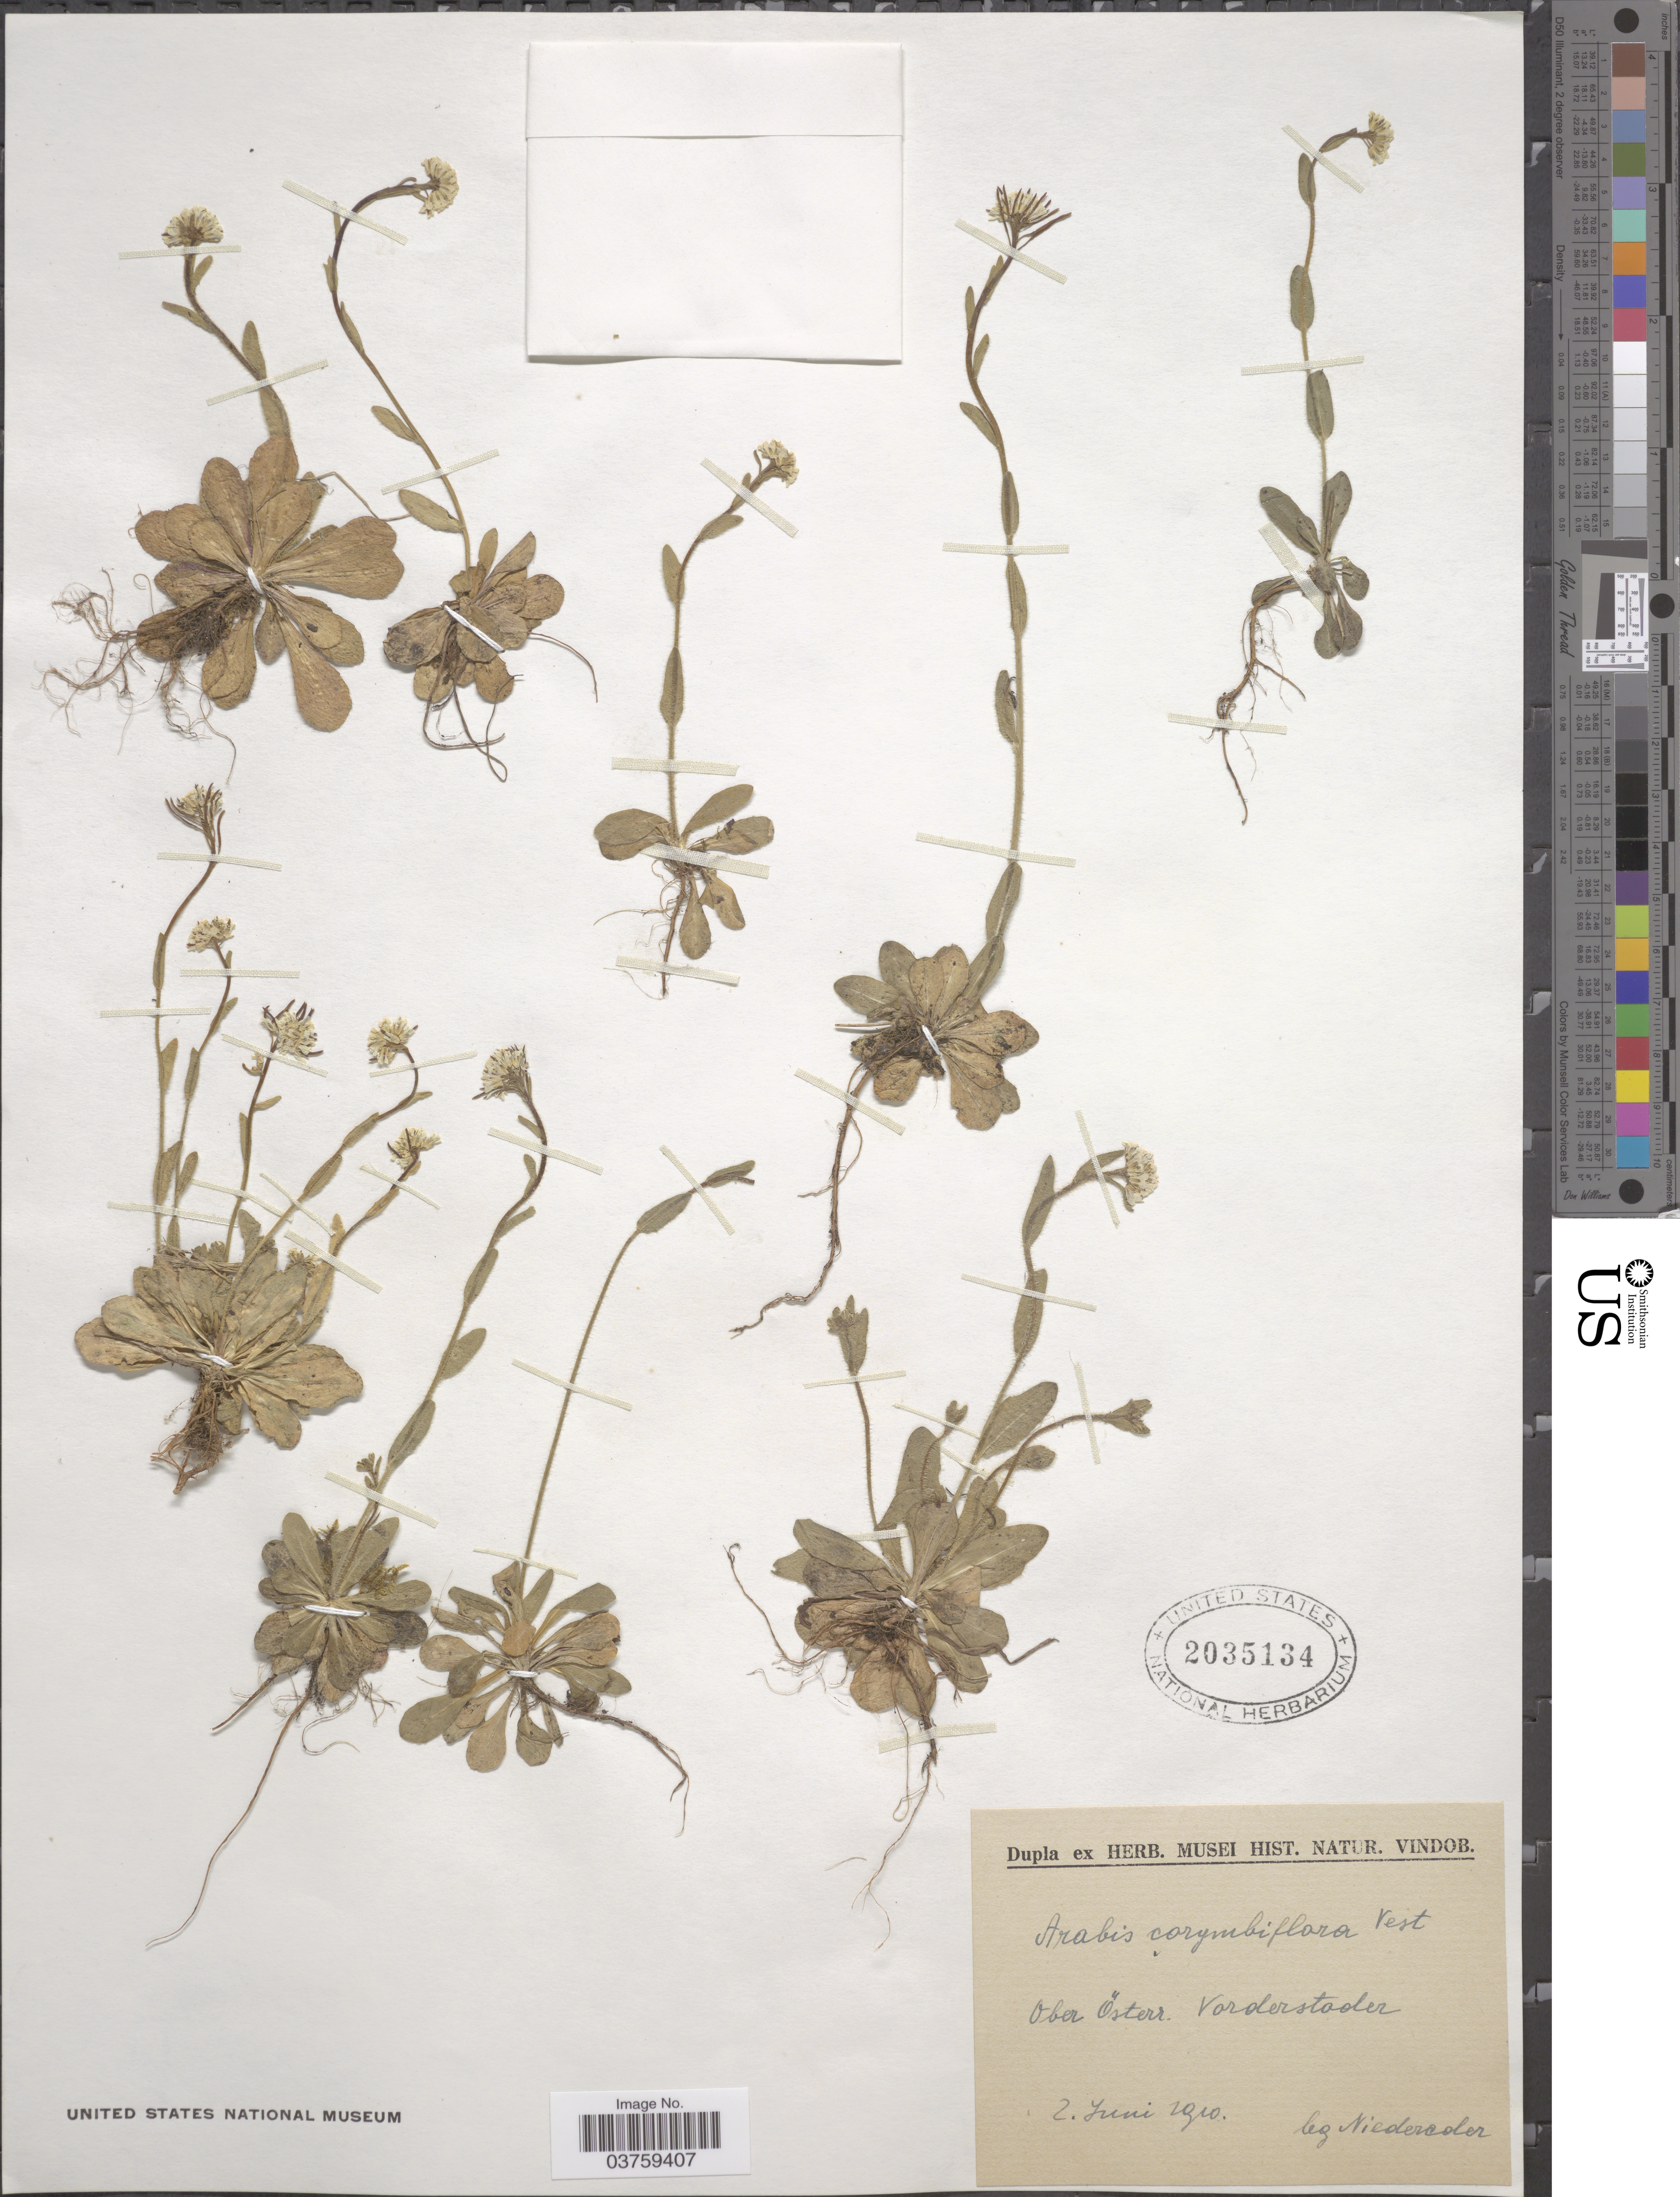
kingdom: Plantae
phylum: Tracheophyta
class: Magnoliopsida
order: Brassicales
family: Brassicaceae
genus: Arabis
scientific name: Arabis corymbiflora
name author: Vest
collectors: Niedereder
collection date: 1910-06-02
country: Austria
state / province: Oberosterreich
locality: Ober Österr. Vorderstaden.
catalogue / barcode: US 2035134